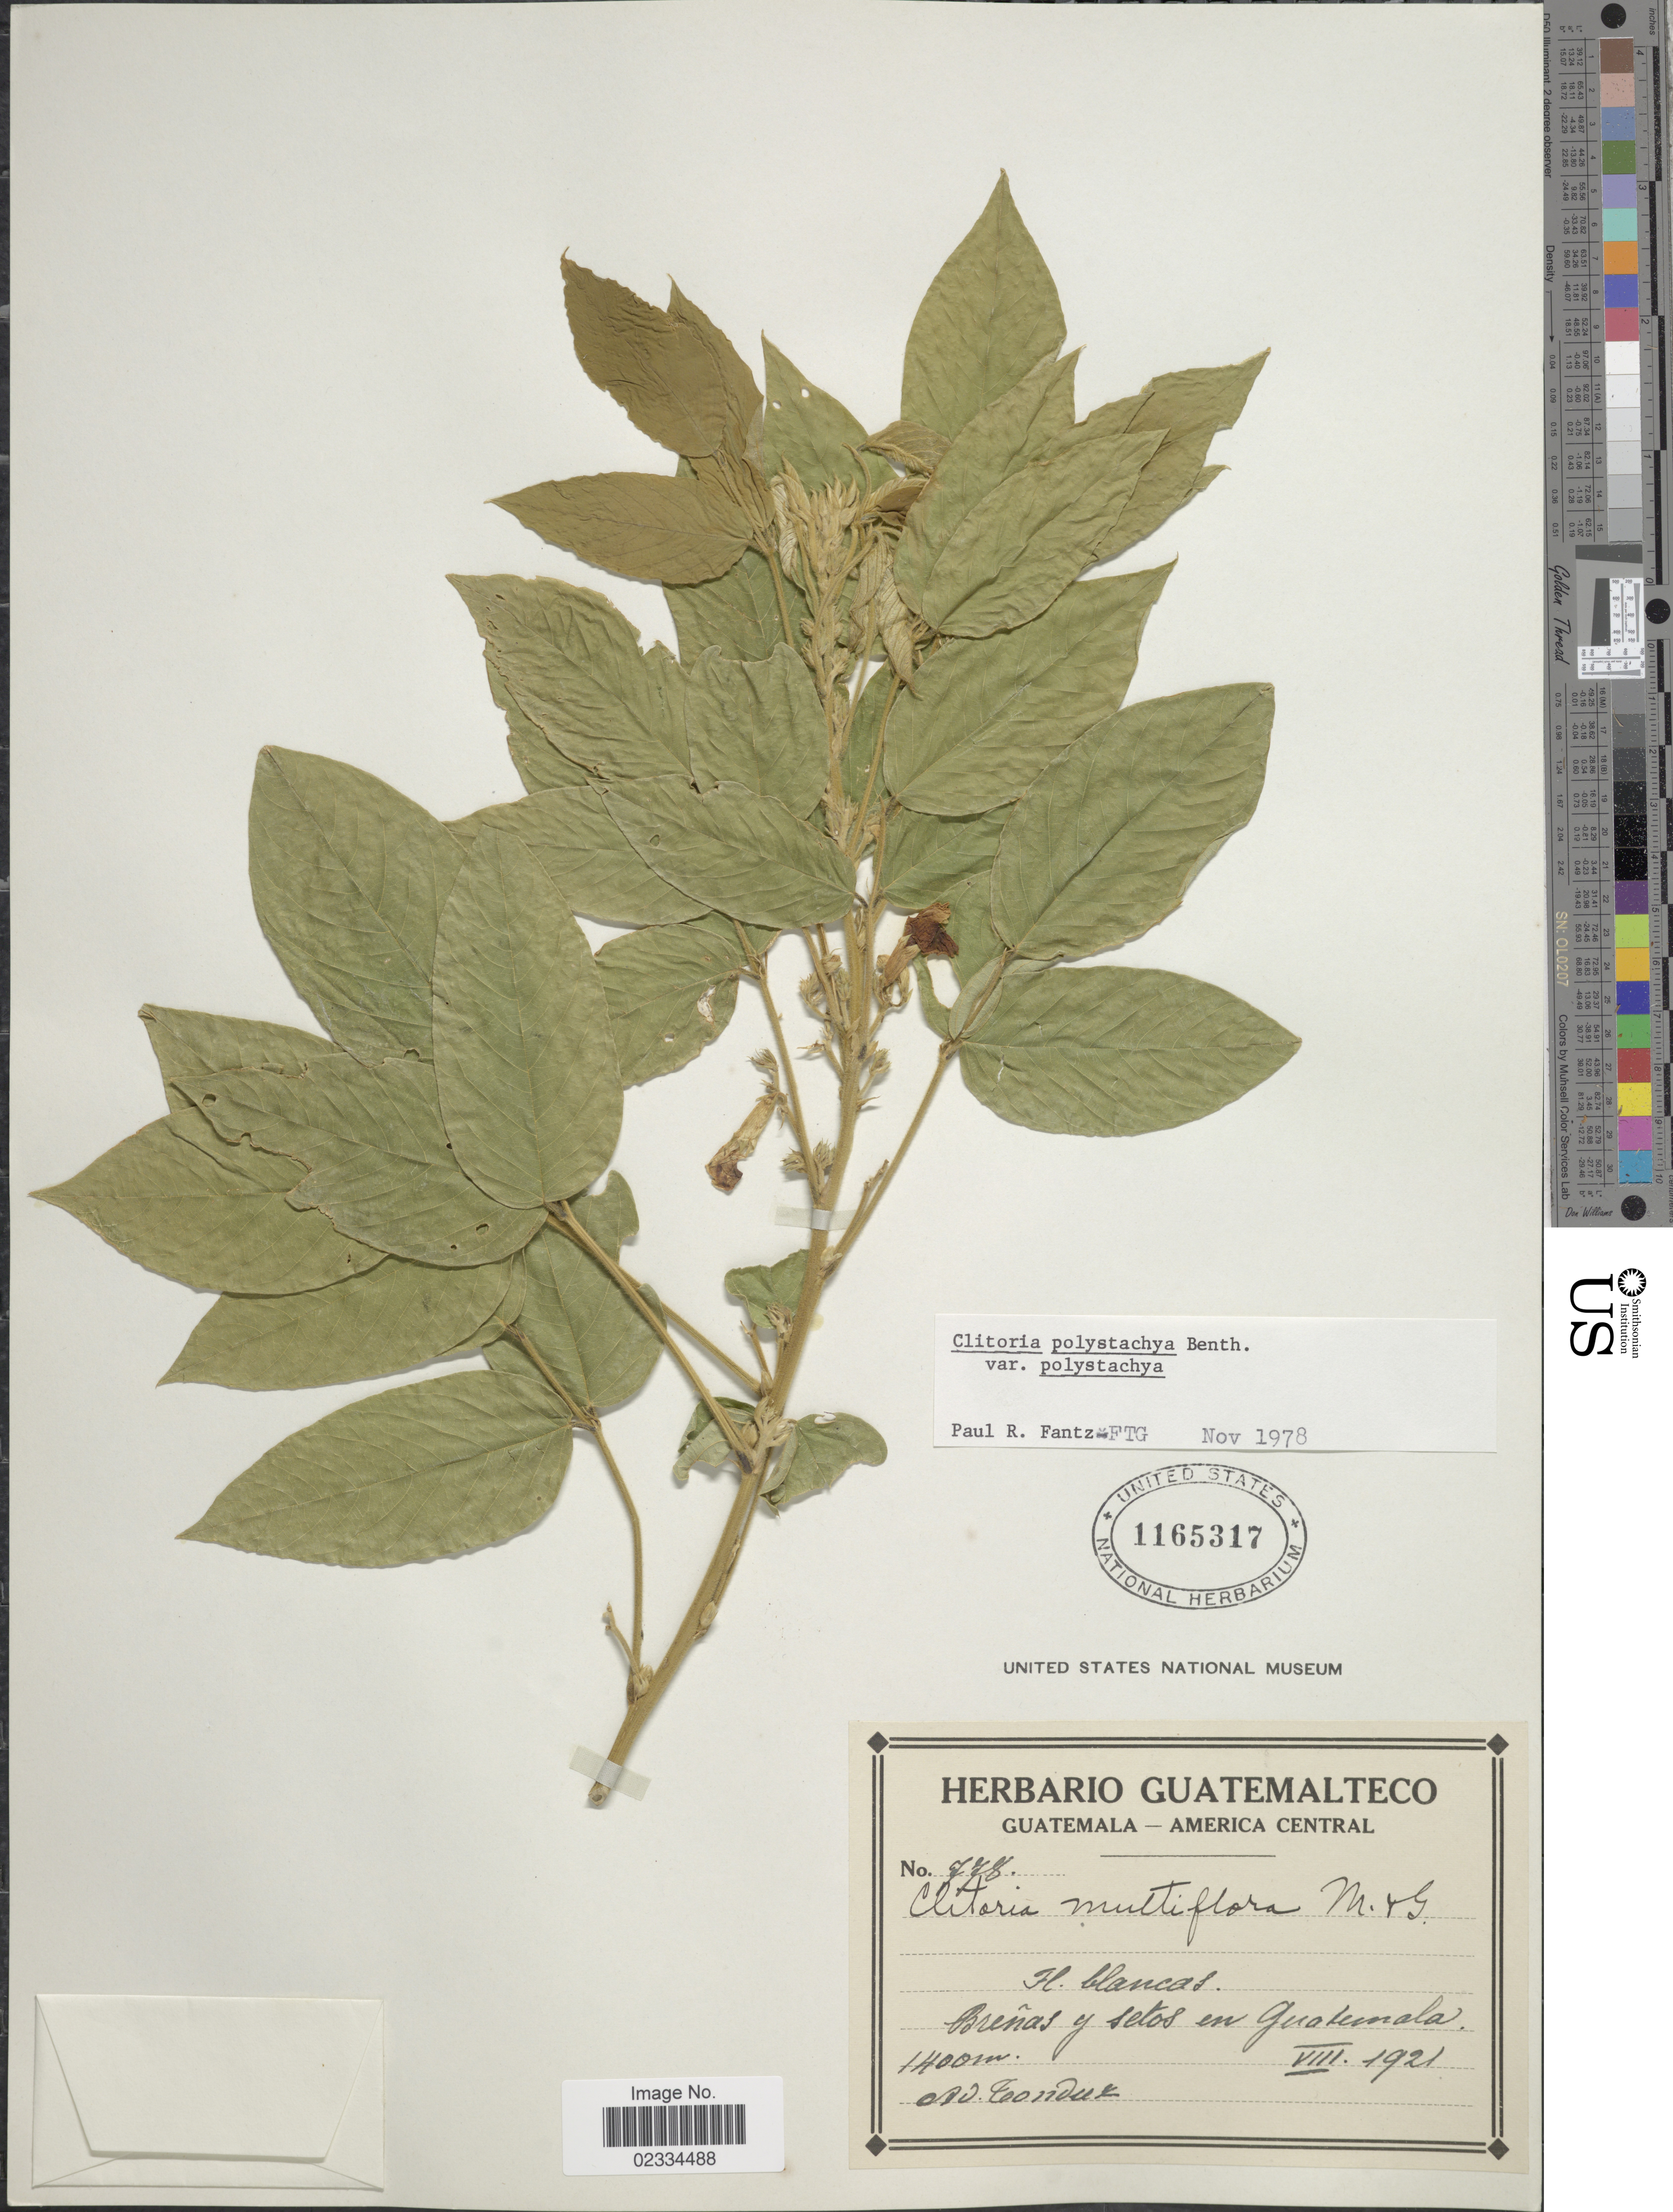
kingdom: Plantae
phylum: Tracheophyta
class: Magnoliopsida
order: Fabales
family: Fabaceae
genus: Clitoria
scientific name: Clitoria polystachya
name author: Benth.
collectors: A. Tonduz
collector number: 778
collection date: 1921-08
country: Guatemala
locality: Brenas y setos en Guatemala.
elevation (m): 1400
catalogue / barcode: US 1165317